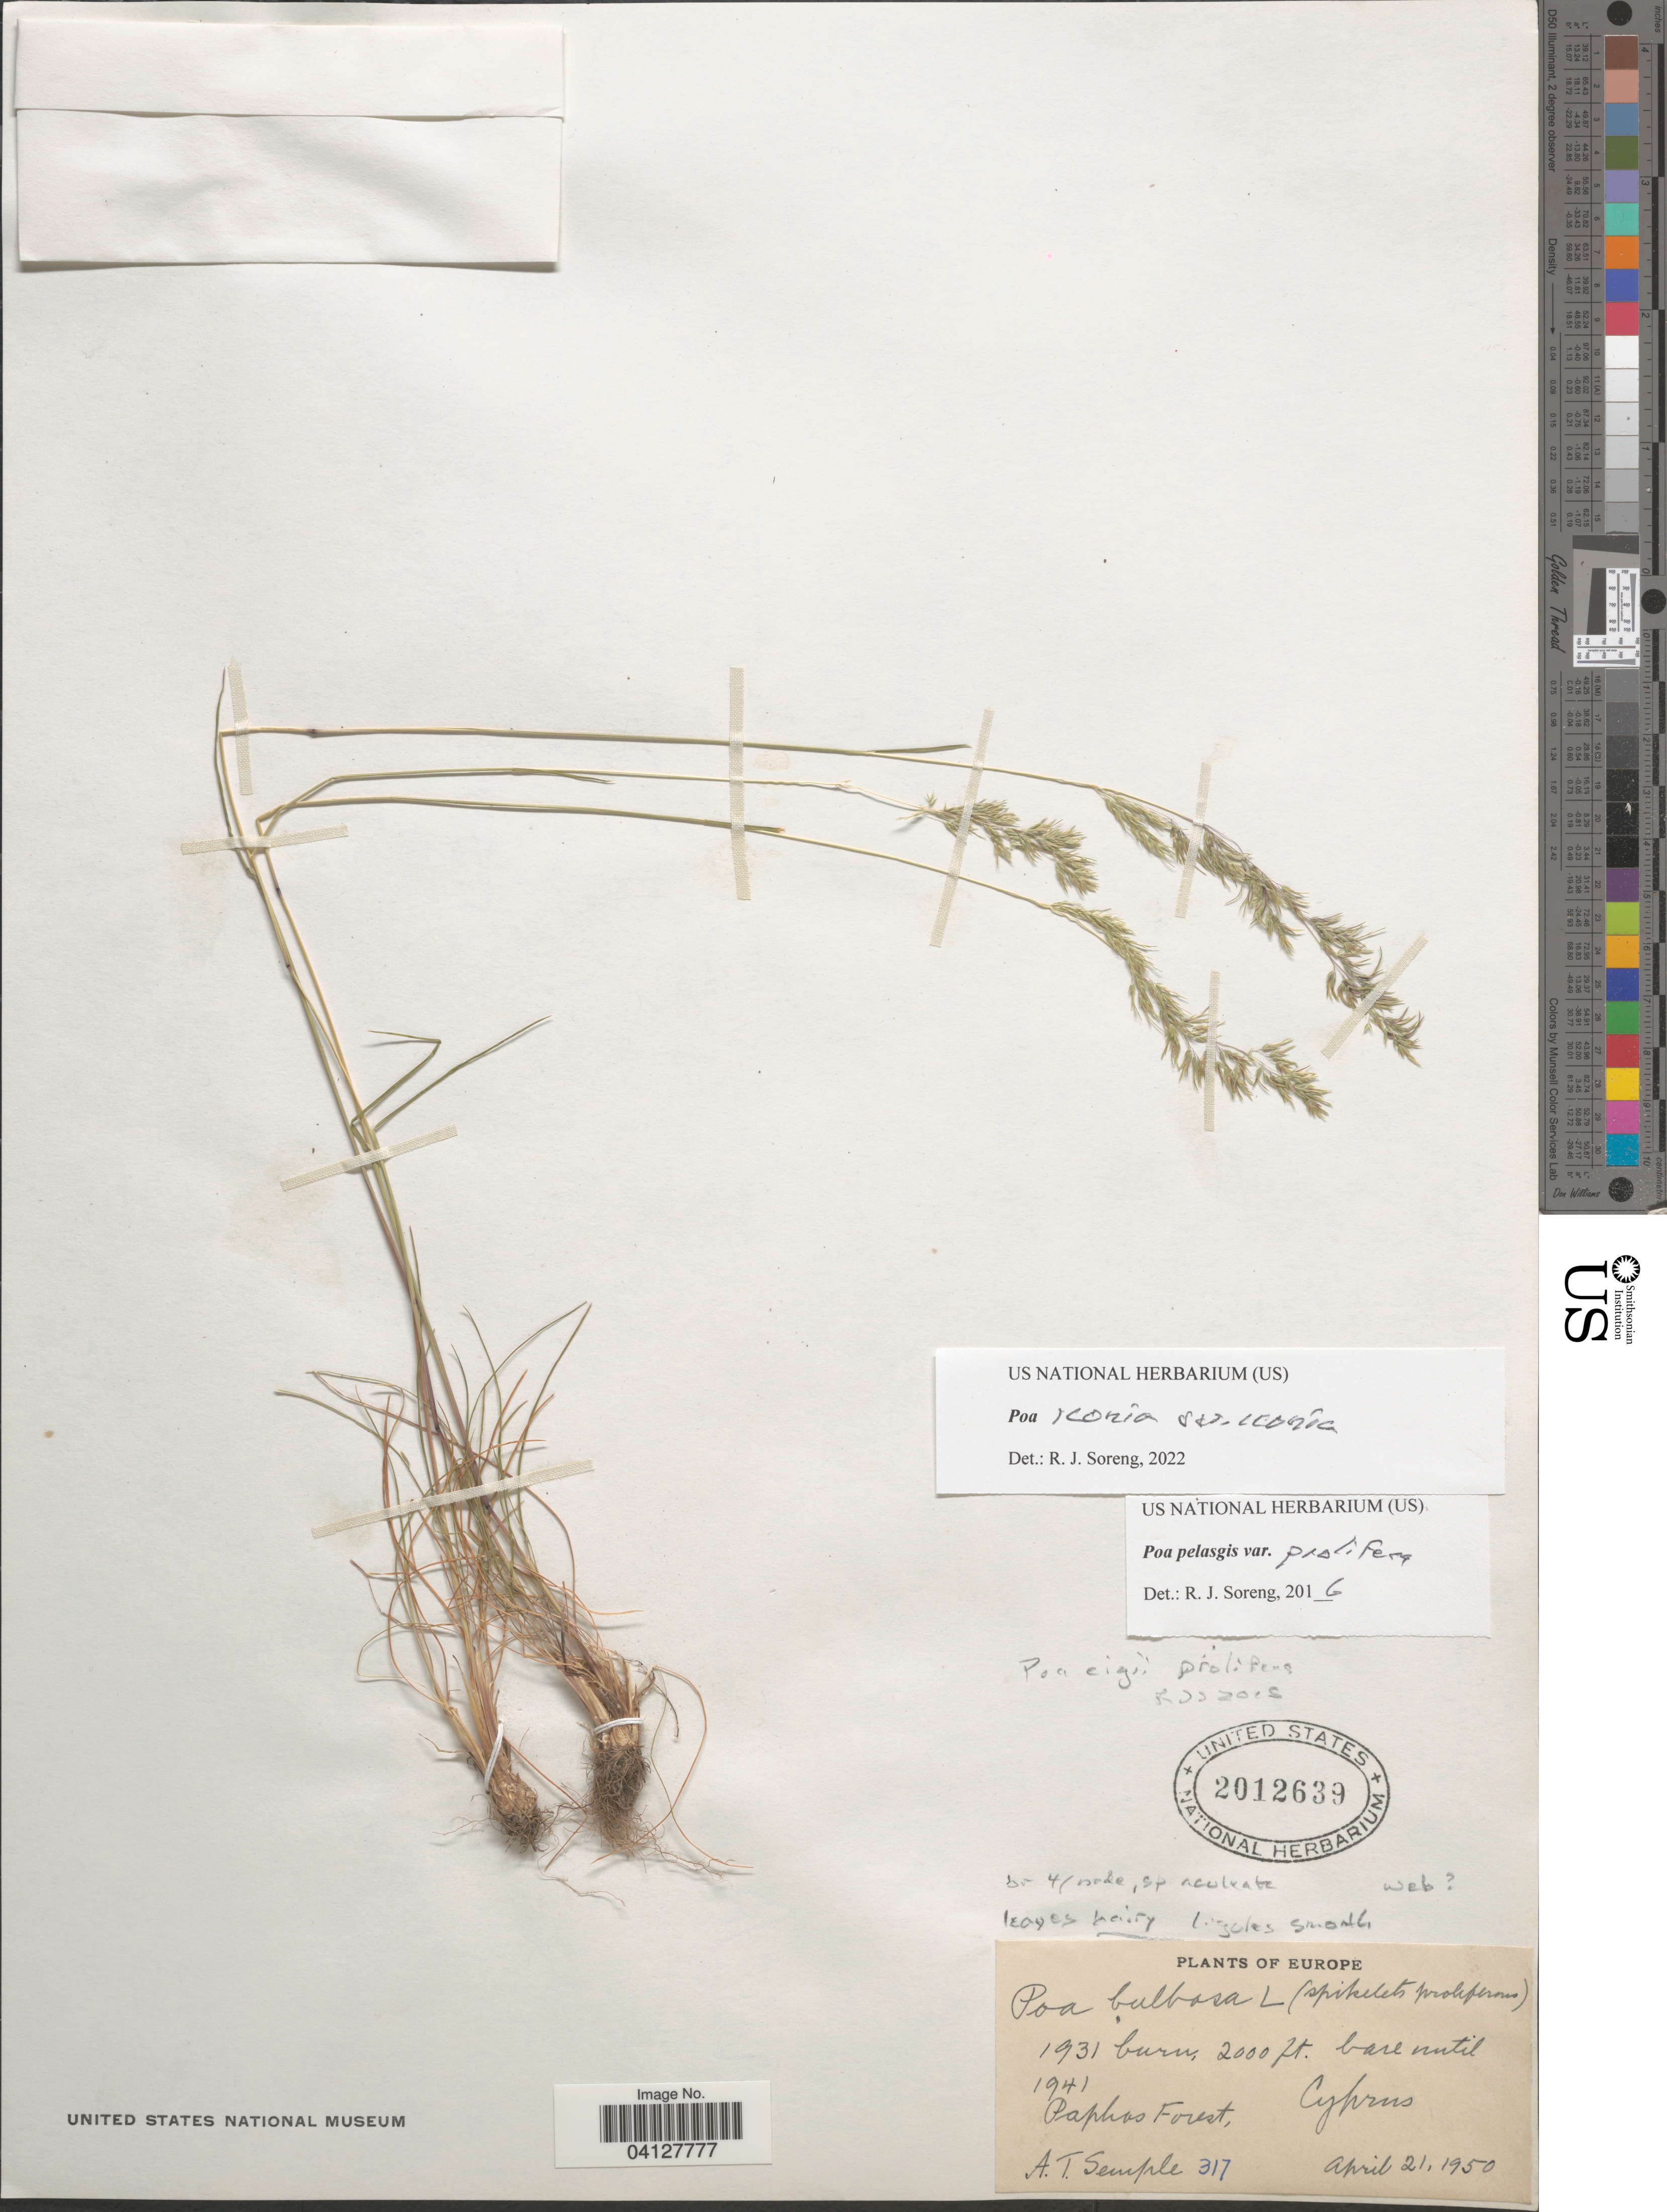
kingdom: Plantae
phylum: Tracheophyta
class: Liliopsida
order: Poales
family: Poaceae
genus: Poa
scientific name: Poa iconia var. iconia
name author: Azn.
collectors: A. Semple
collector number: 317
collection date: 1950-04-21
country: Cyprus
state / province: Páfos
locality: Paphos Forest.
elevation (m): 610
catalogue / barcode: US 2012639